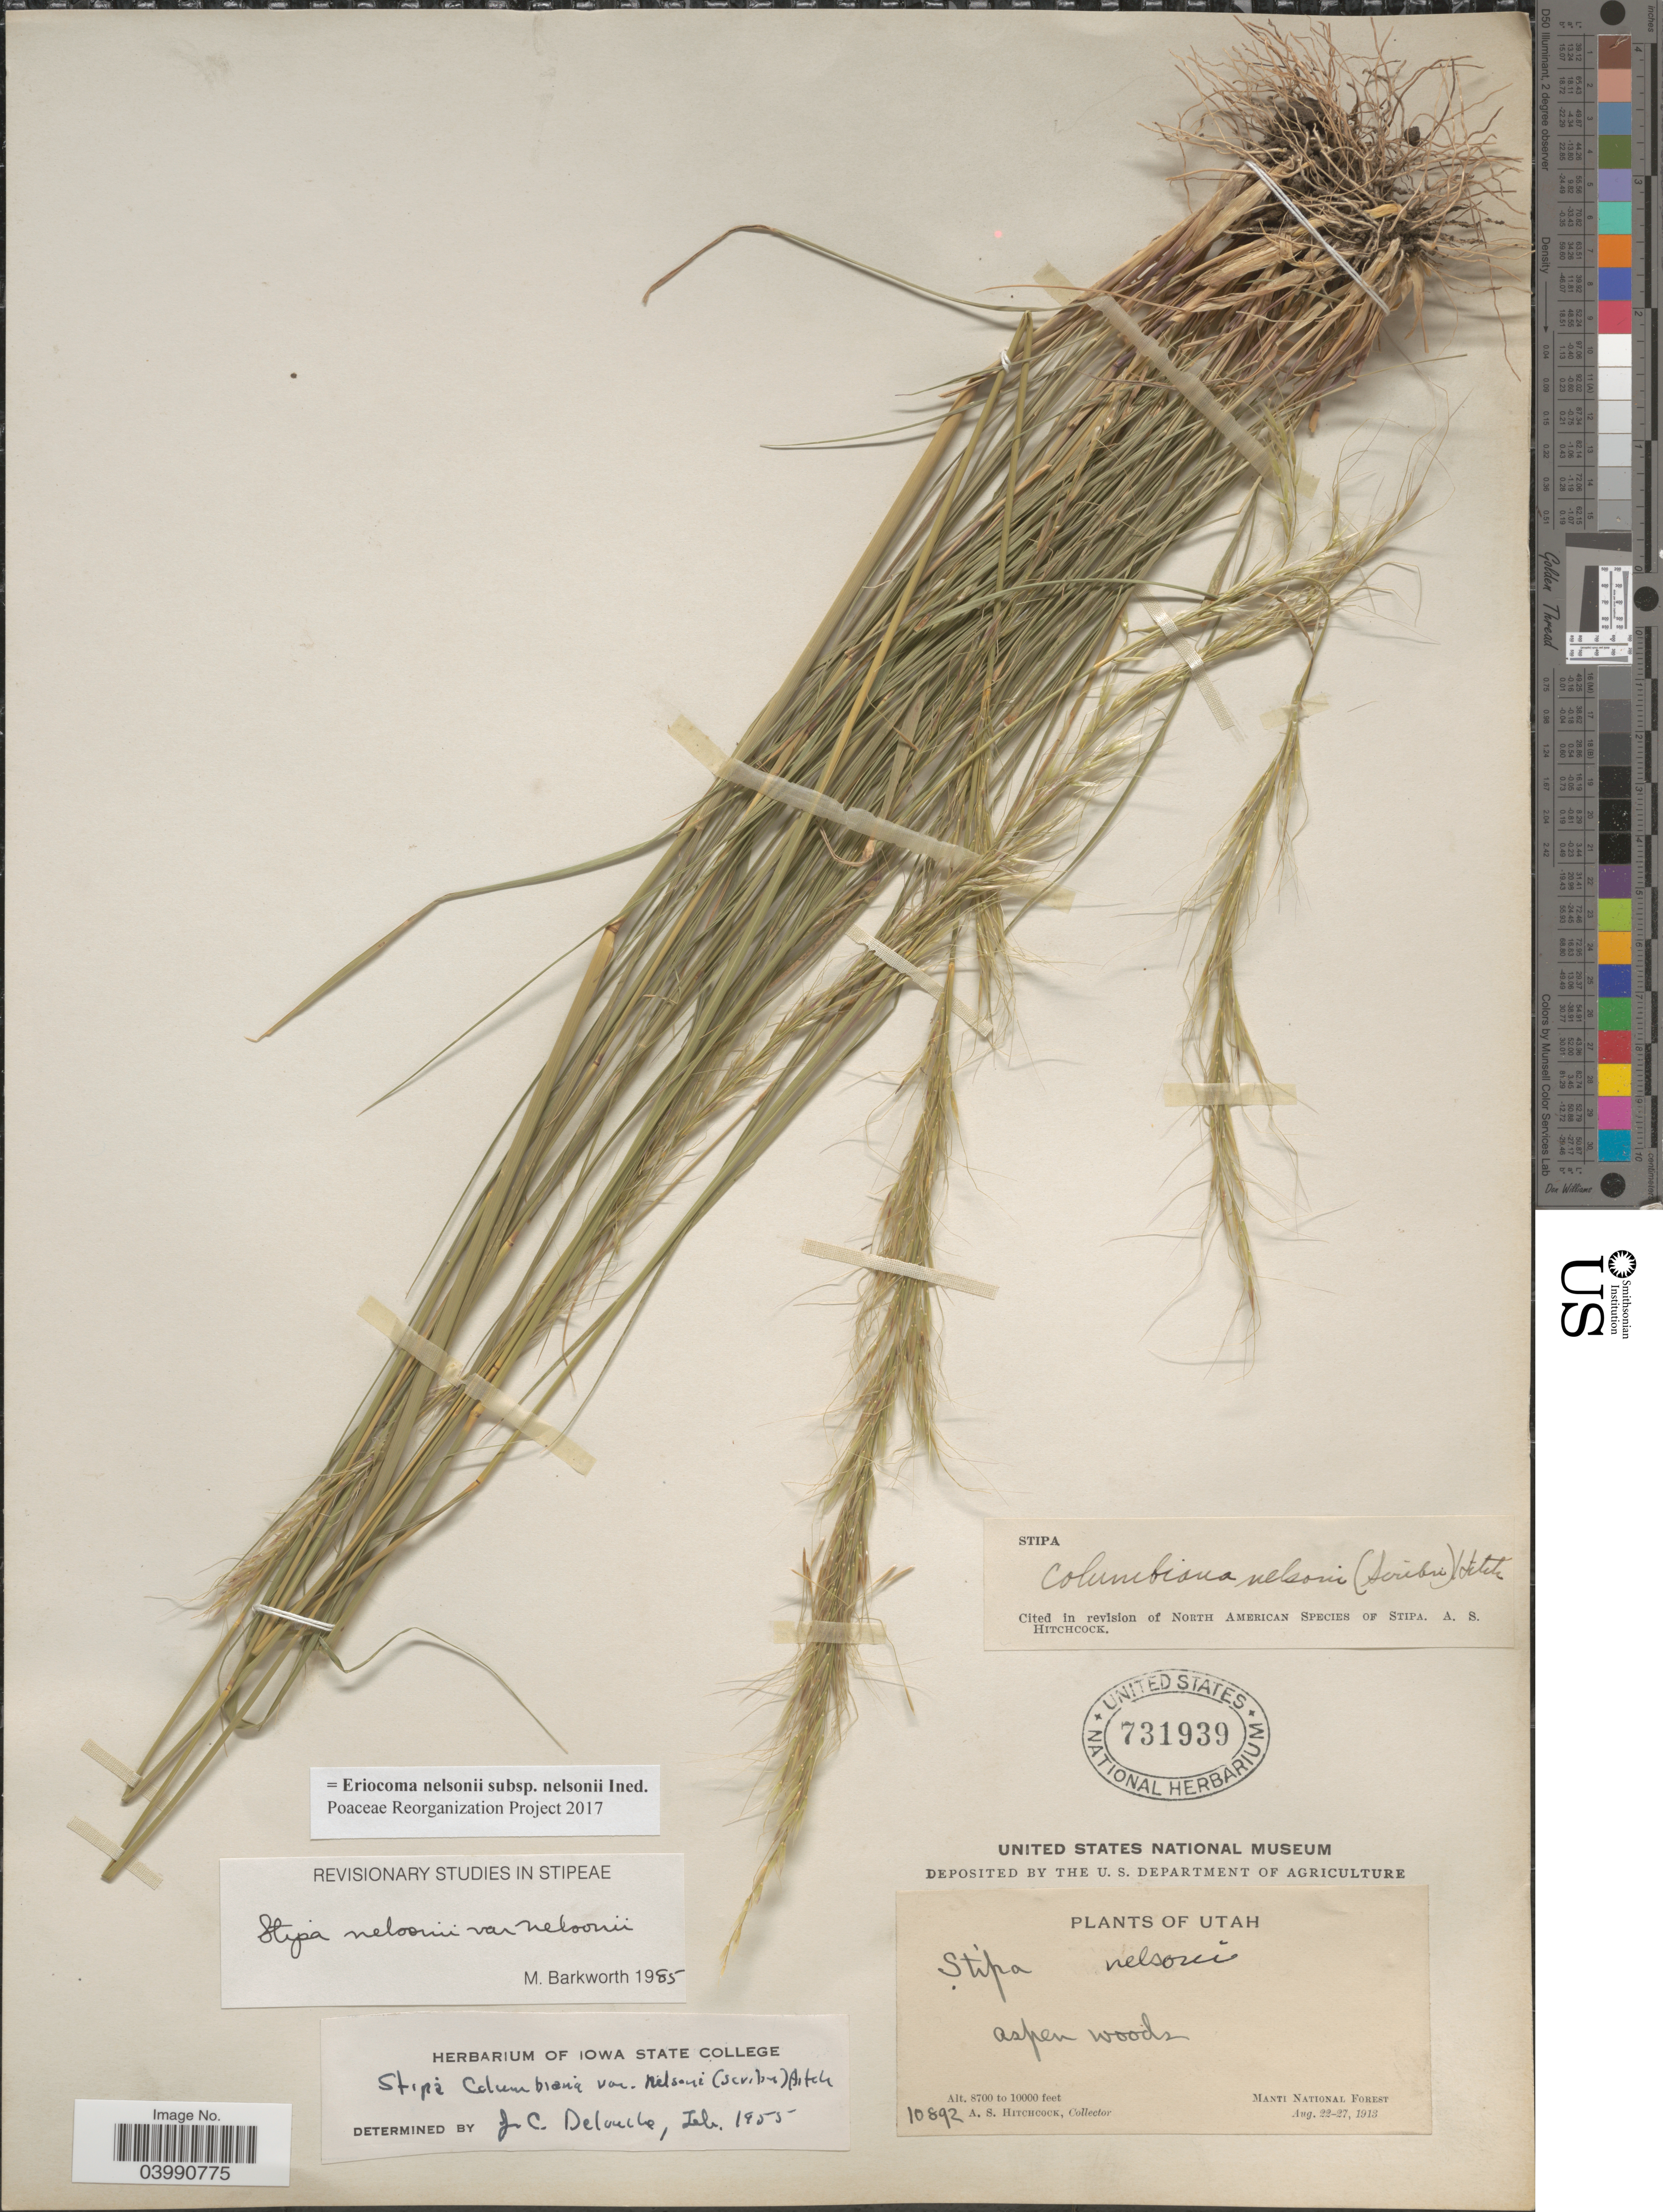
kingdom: Plantae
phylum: Tracheophyta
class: Liliopsida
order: Poales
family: Poaceae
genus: Eriocoma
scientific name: Eriocoma nelsonii subsp. nelsonii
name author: (Scribn.) Romasch.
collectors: A. S. Hitchcock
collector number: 10892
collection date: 1913-08-22/1913-08-27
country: United States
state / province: Utah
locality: Manti National Forest.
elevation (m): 2652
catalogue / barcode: US 731939